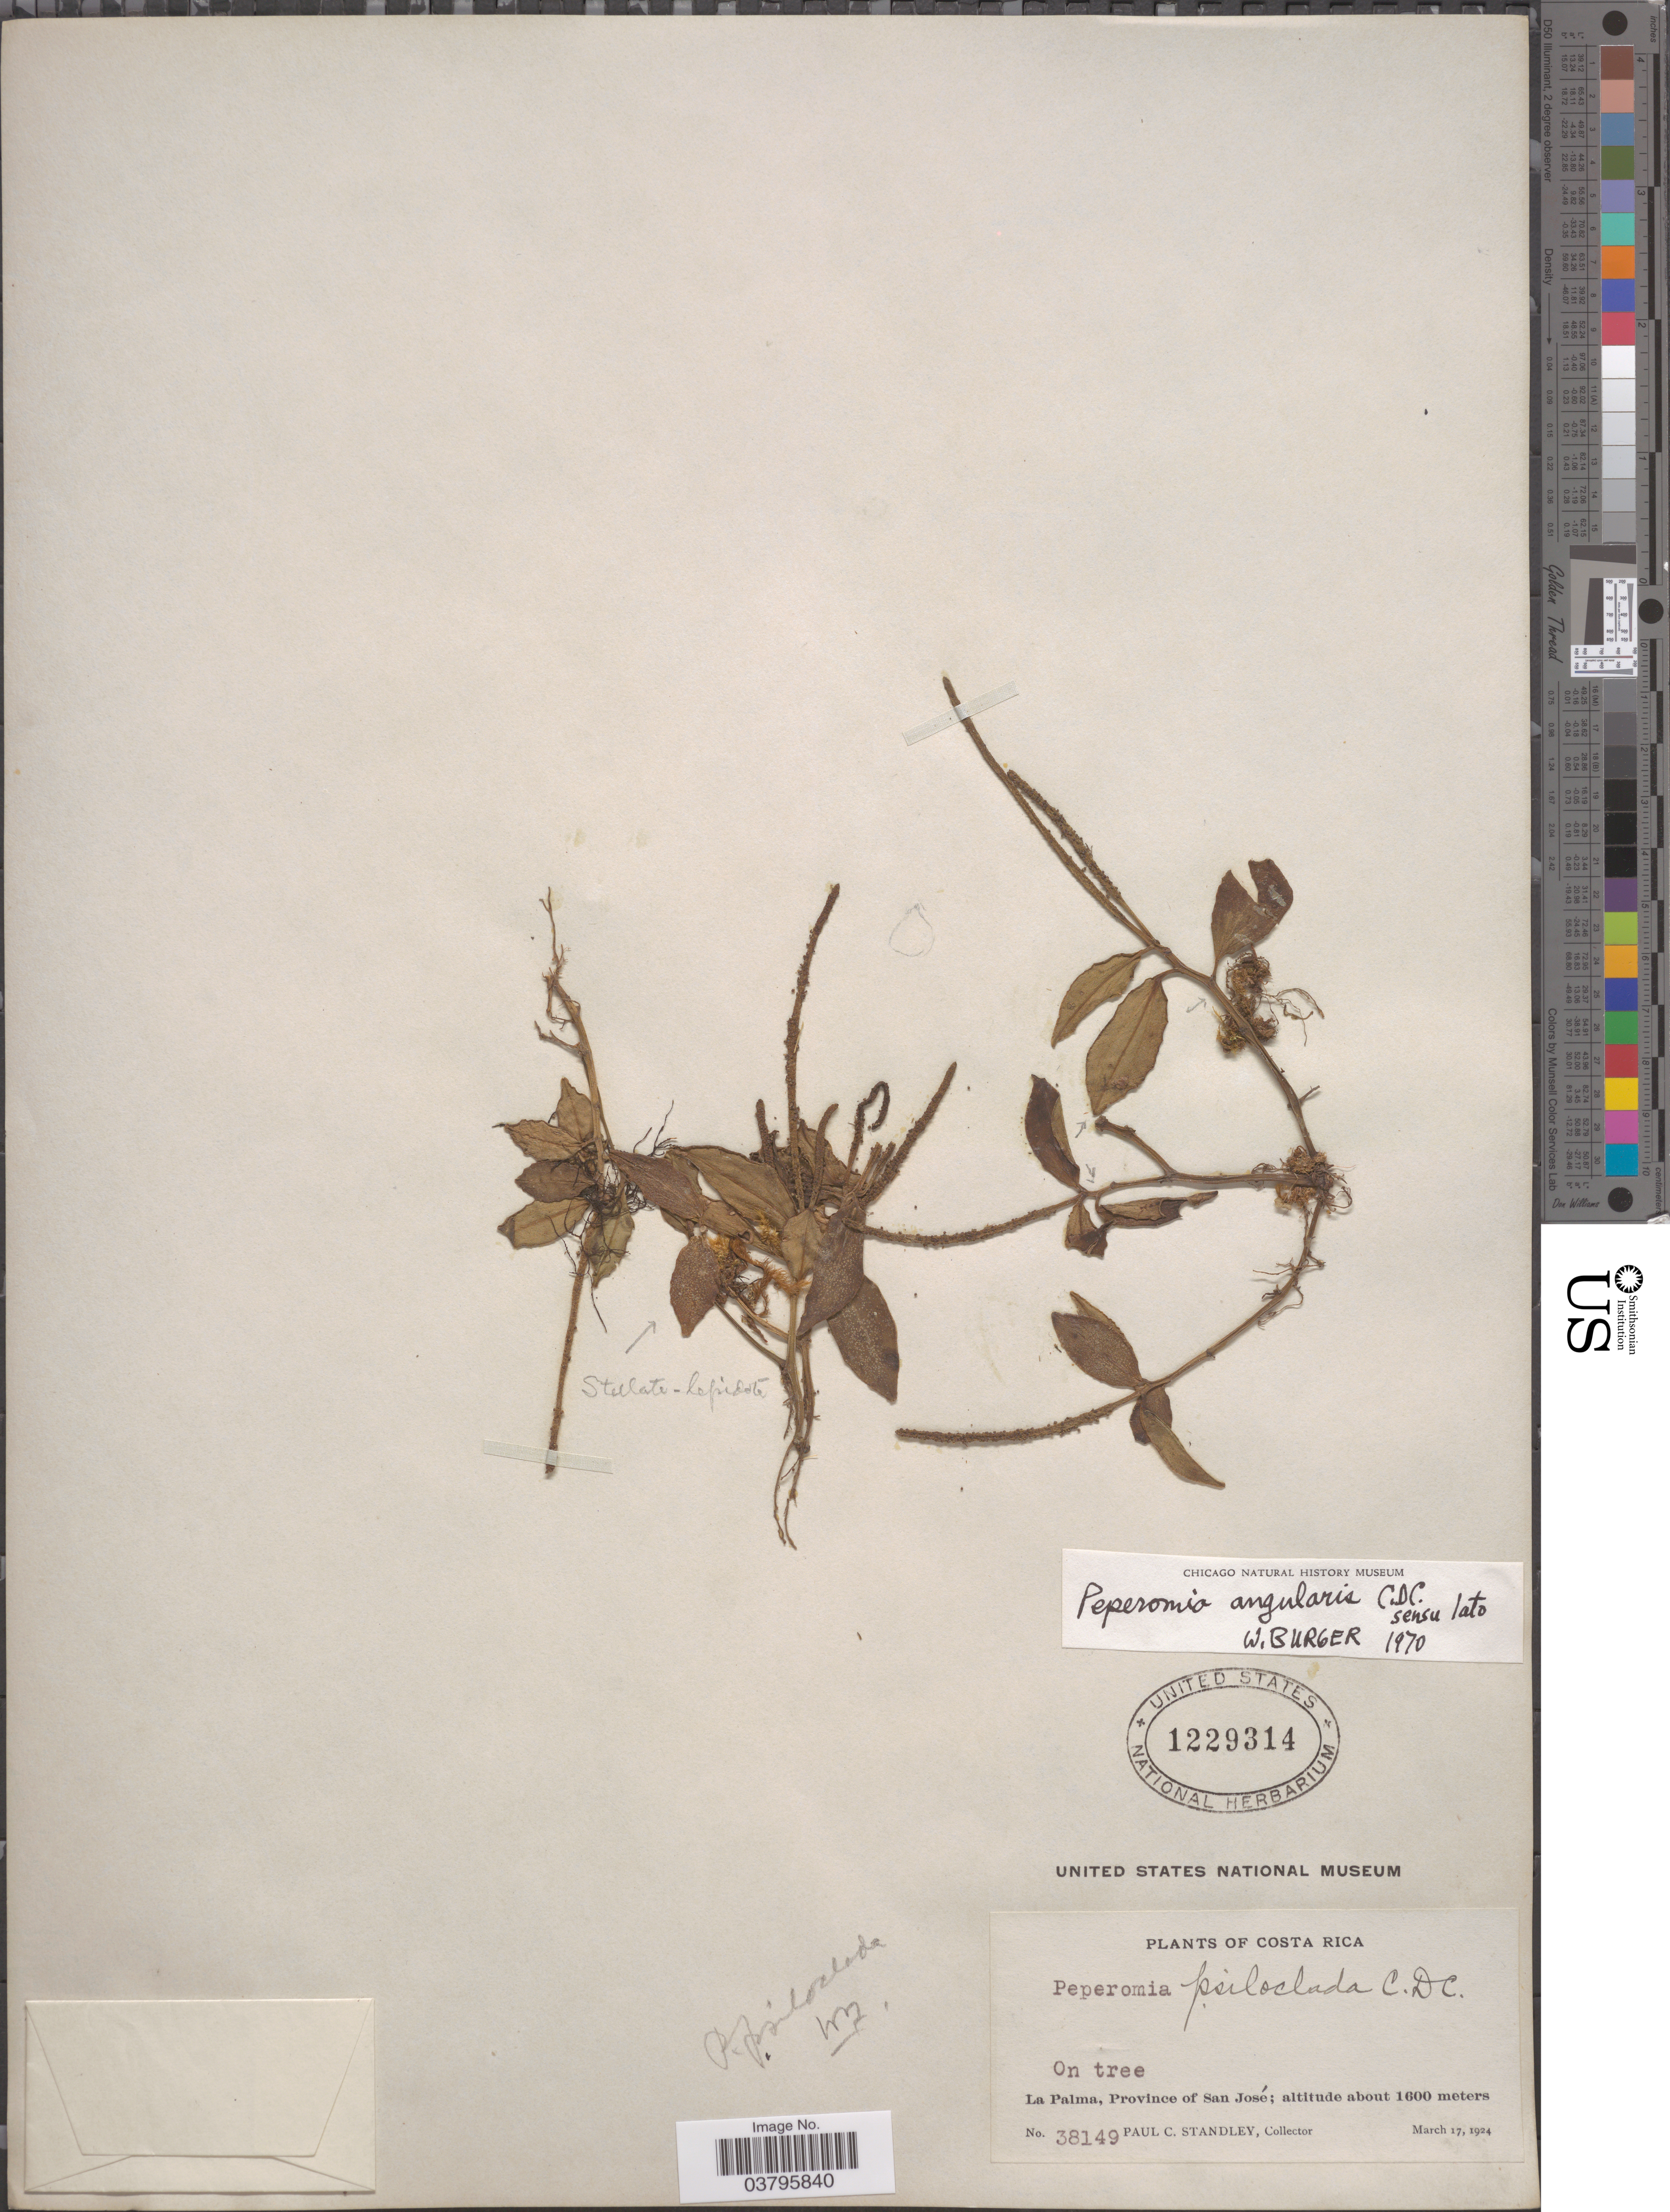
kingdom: Plantae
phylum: Tracheophyta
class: Magnoliopsida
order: Piperales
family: Piperaceae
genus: Peperomia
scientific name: Peperomia san-joseana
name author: C. DC.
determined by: Jiménez, José Estaban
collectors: P. C. Standley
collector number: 38149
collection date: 1924-03-17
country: Costa Rica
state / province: San José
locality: La Palma.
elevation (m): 1600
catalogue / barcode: US 1229314